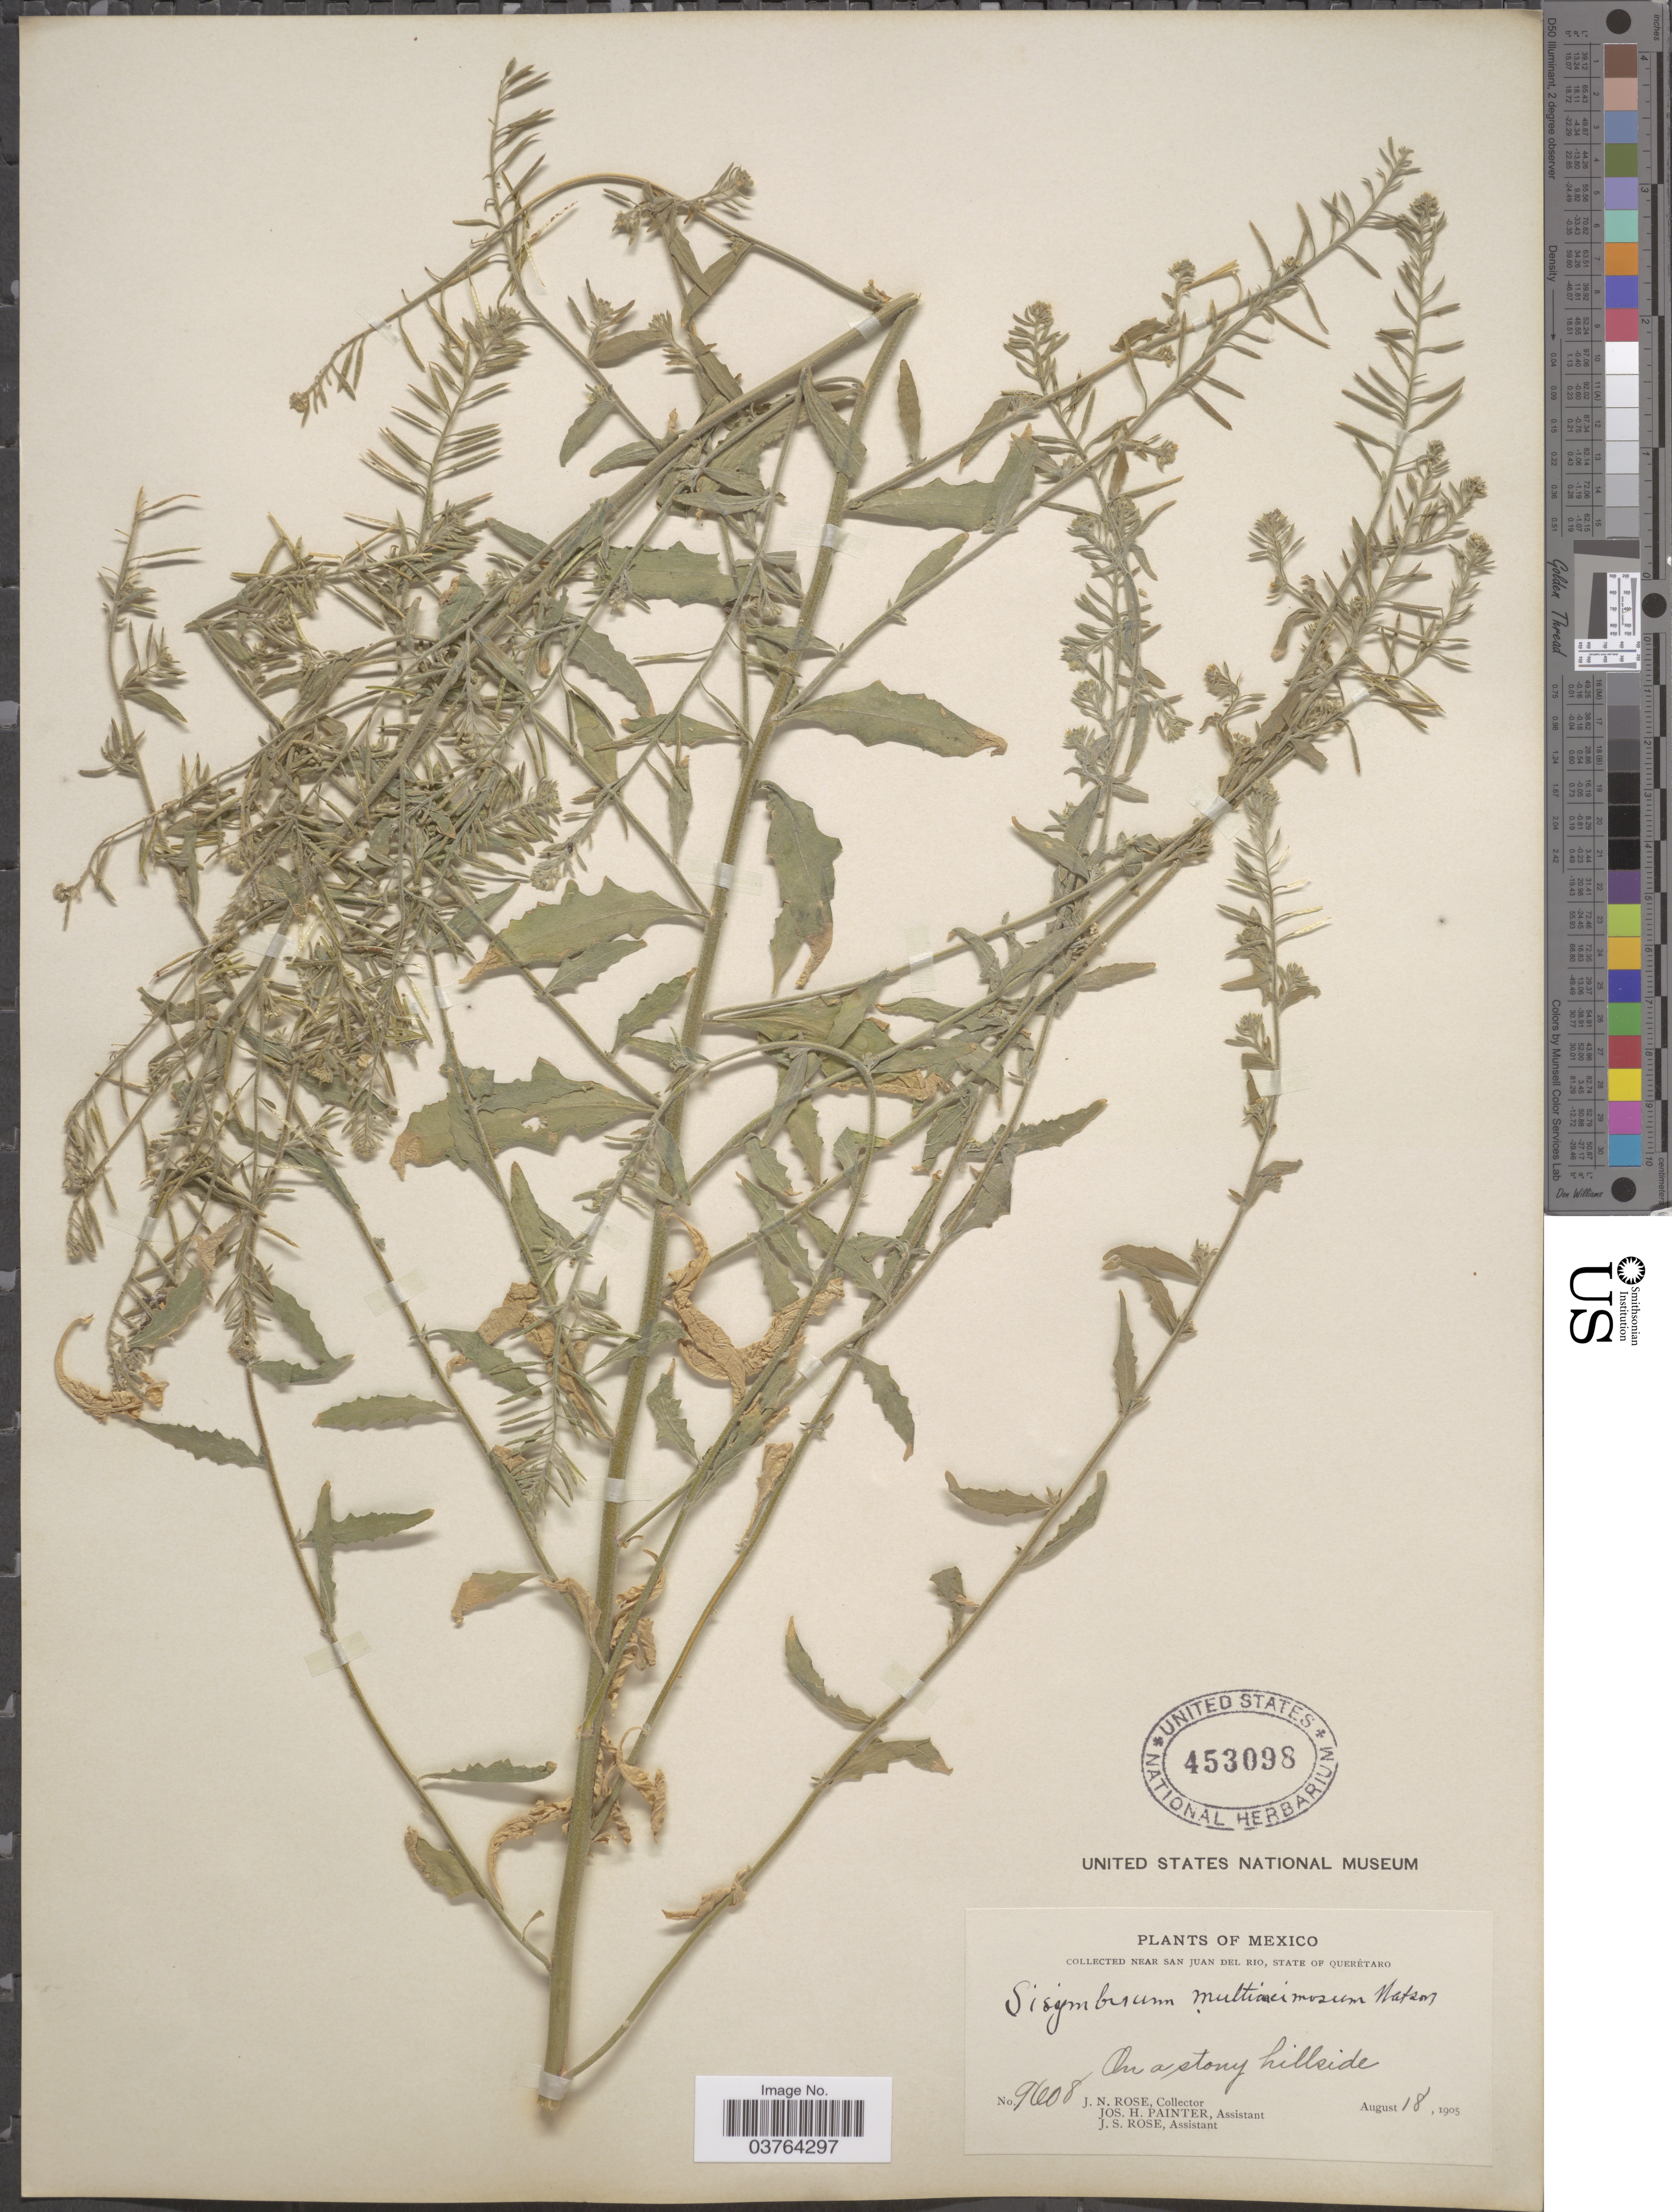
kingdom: Plantae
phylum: Tracheophyta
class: Magnoliopsida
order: Brassicales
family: Brassicaceae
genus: Halimolobos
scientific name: Halimolobos multiracemosus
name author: Rollins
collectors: J. N. Rose, J. H. Painter & J. S. Rose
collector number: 9608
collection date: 1905-08-18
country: Mexico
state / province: Querétaro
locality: Near San Juan del Rio.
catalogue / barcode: US 453098